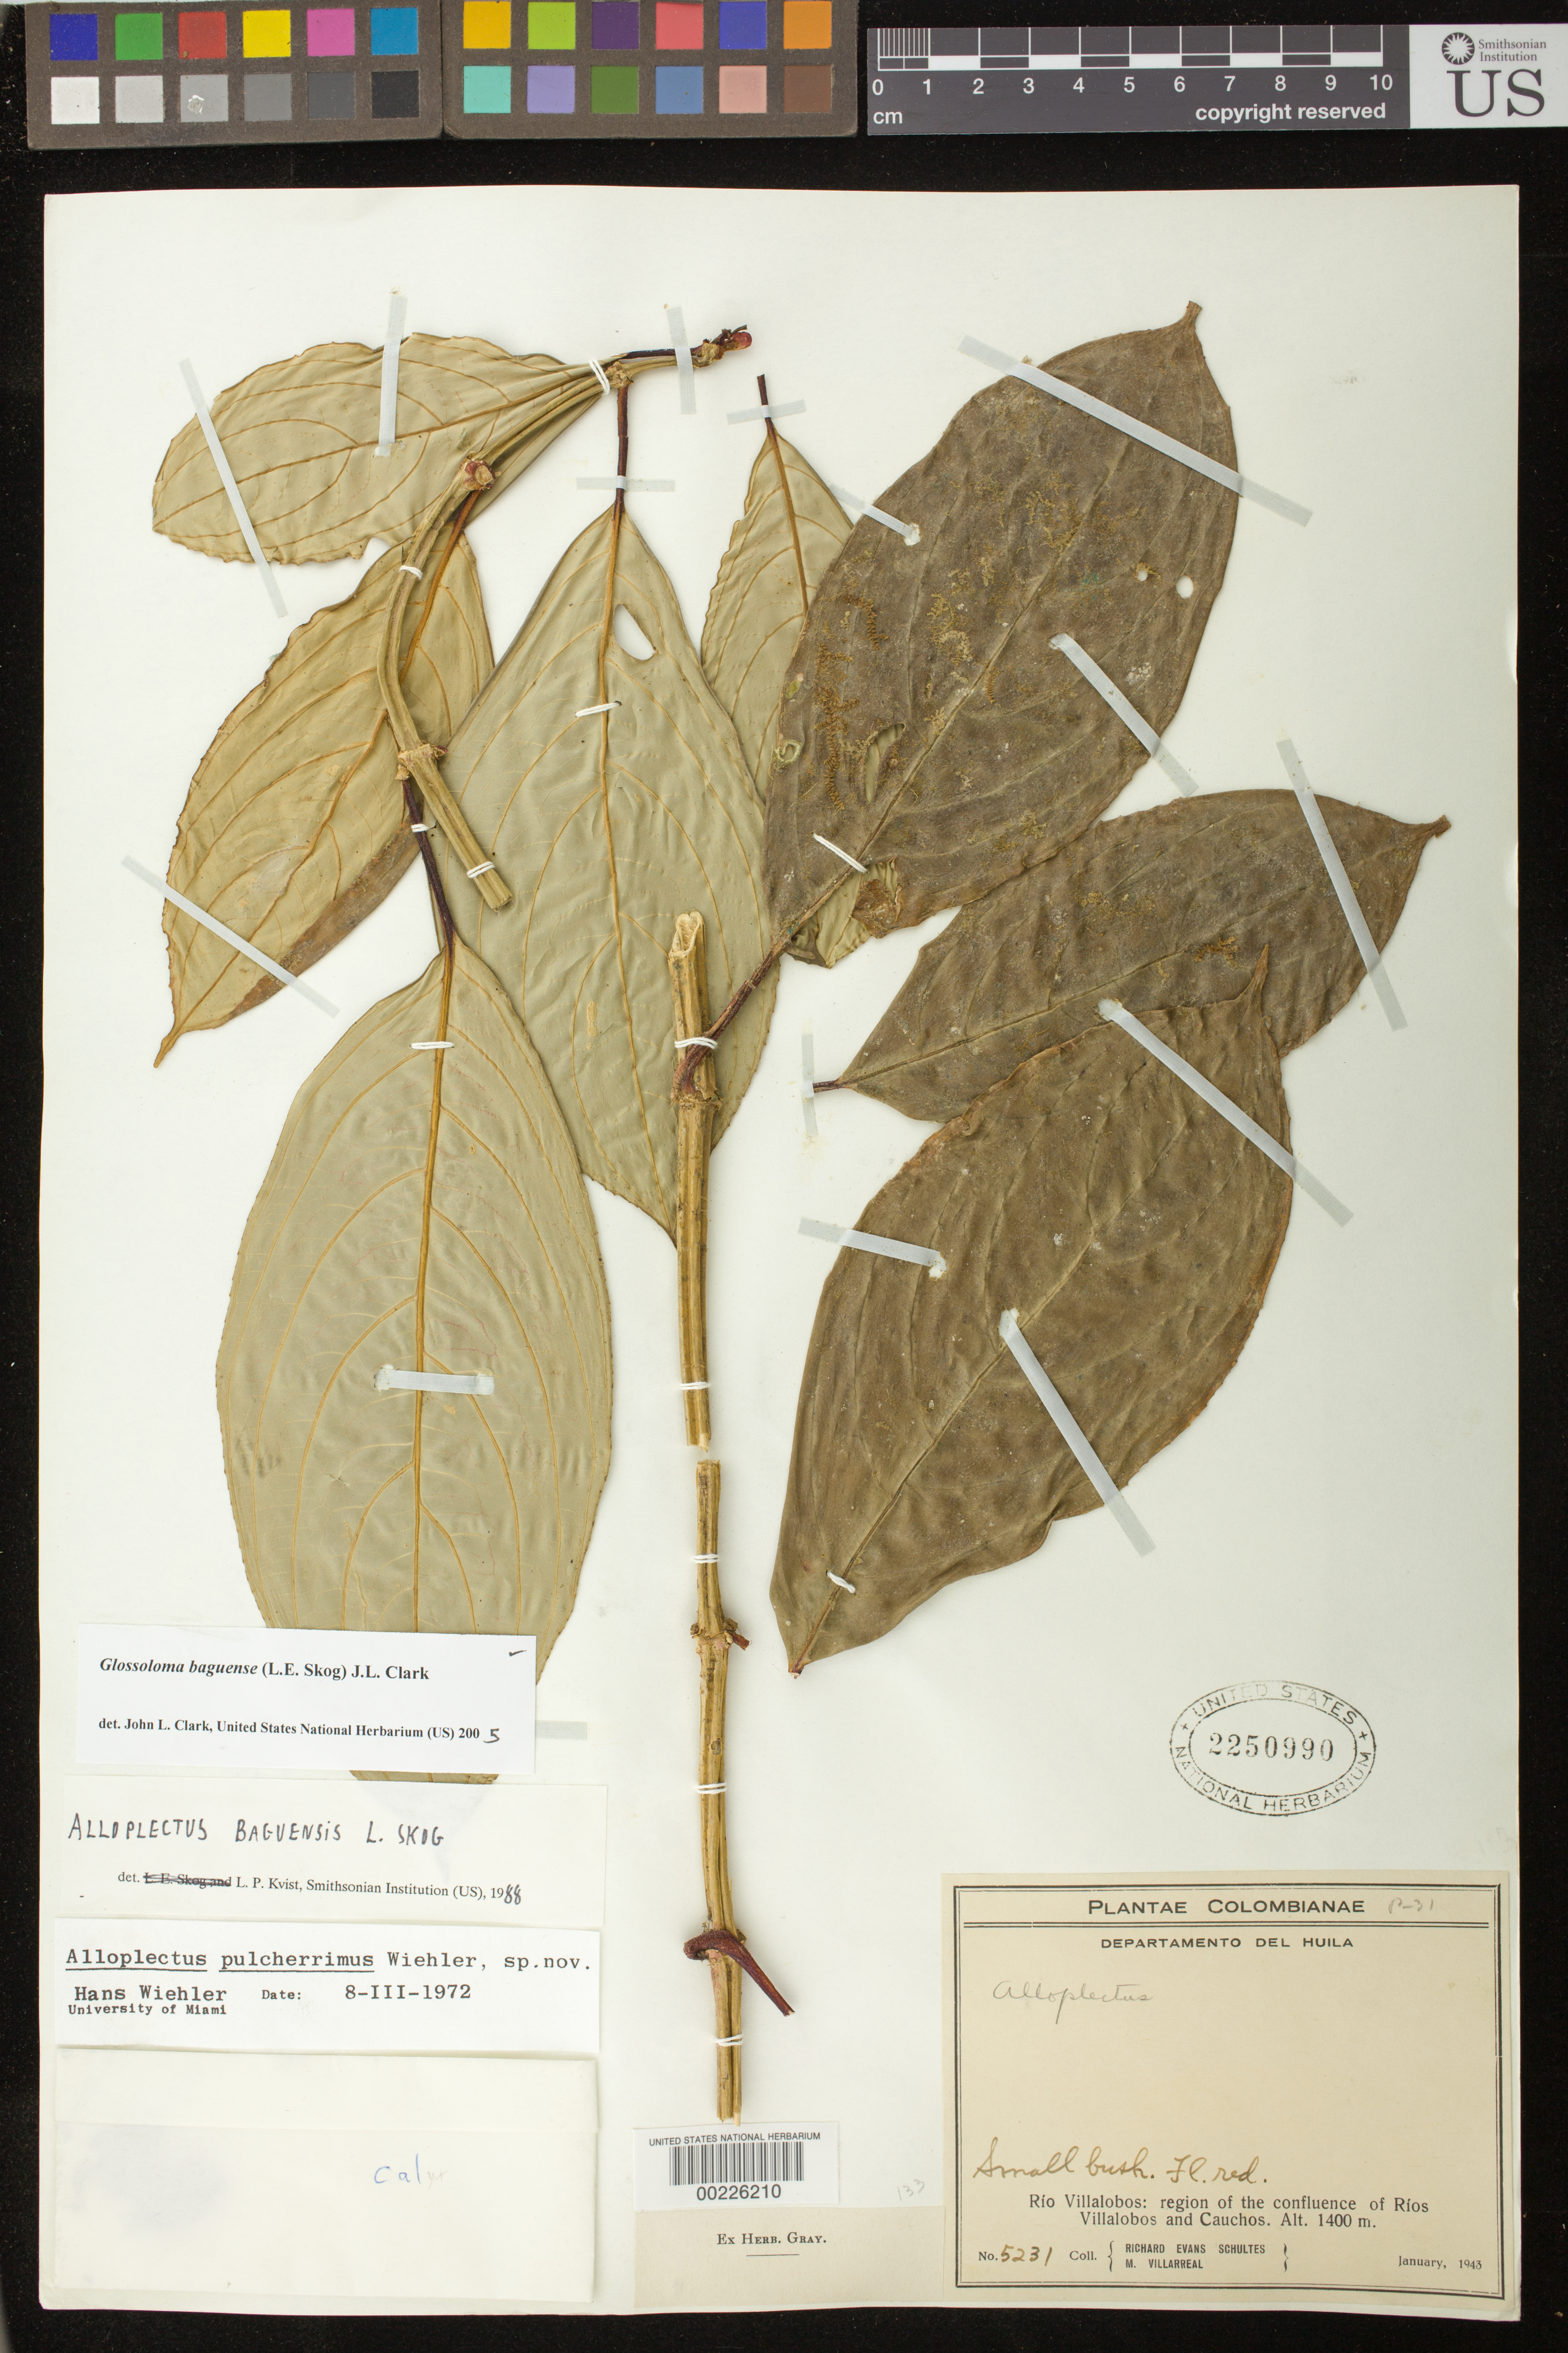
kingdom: Plantae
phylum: Tracheophyta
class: Magnoliopsida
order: Lamiales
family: Gesneriaceae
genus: Glossoloma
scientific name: Glossoloma baguense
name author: (L.E. Skog) J.L. Clark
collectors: R. E. Schultes & M. Villarreal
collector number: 5231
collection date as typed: Jan 1943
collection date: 1943-01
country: Colombia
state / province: Huila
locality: Rio Villalobos, region of the confluence of rios Villalobos and Cauchos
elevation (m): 1400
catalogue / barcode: US 2250990